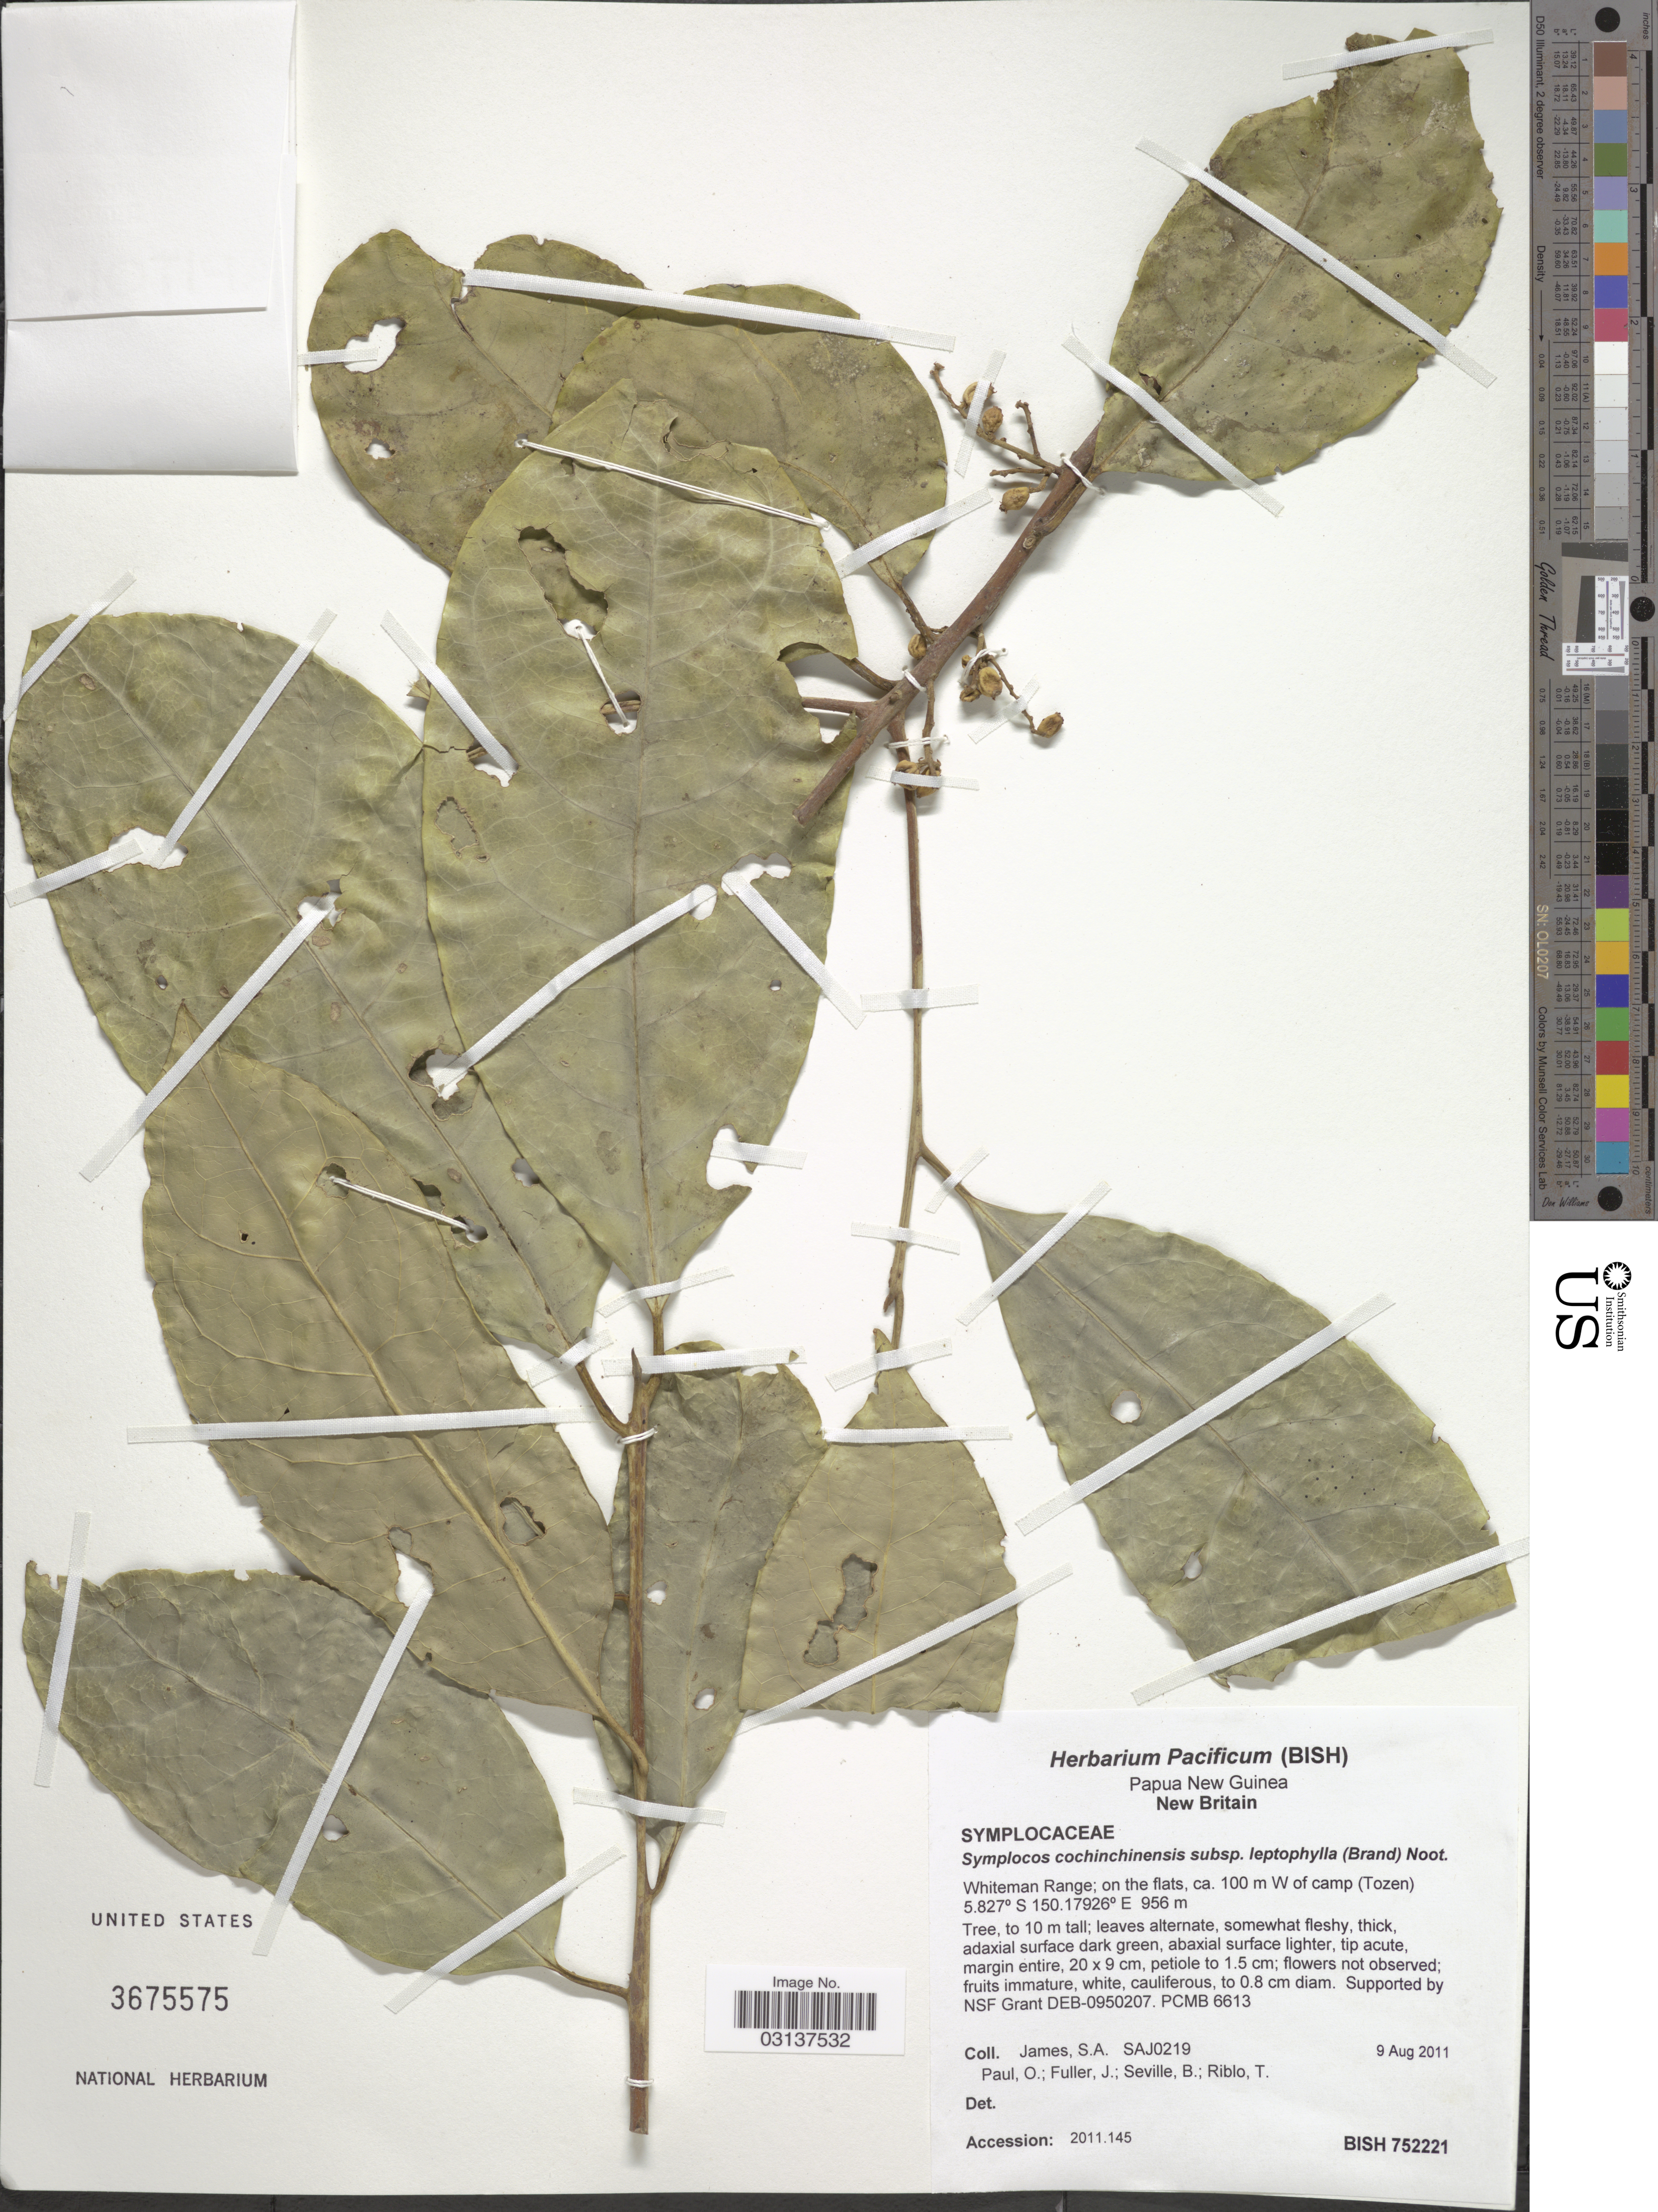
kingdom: Plantae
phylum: Tracheophyta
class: Magnoliopsida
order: Ericales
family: Symplocaceae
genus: Symplocos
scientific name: Symplocos cochinchinensis var. leptophylla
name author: (Brand) Noot.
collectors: S. James, O. Paul, J. B. Fuller, B. Seville & T. Riblo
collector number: SAJ0219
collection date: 2011-08-09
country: Papua New Guinea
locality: New Britain, Whiteman Range; on the flats, ca. 100 m W of camp (Tozen).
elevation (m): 956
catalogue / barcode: US 3675575